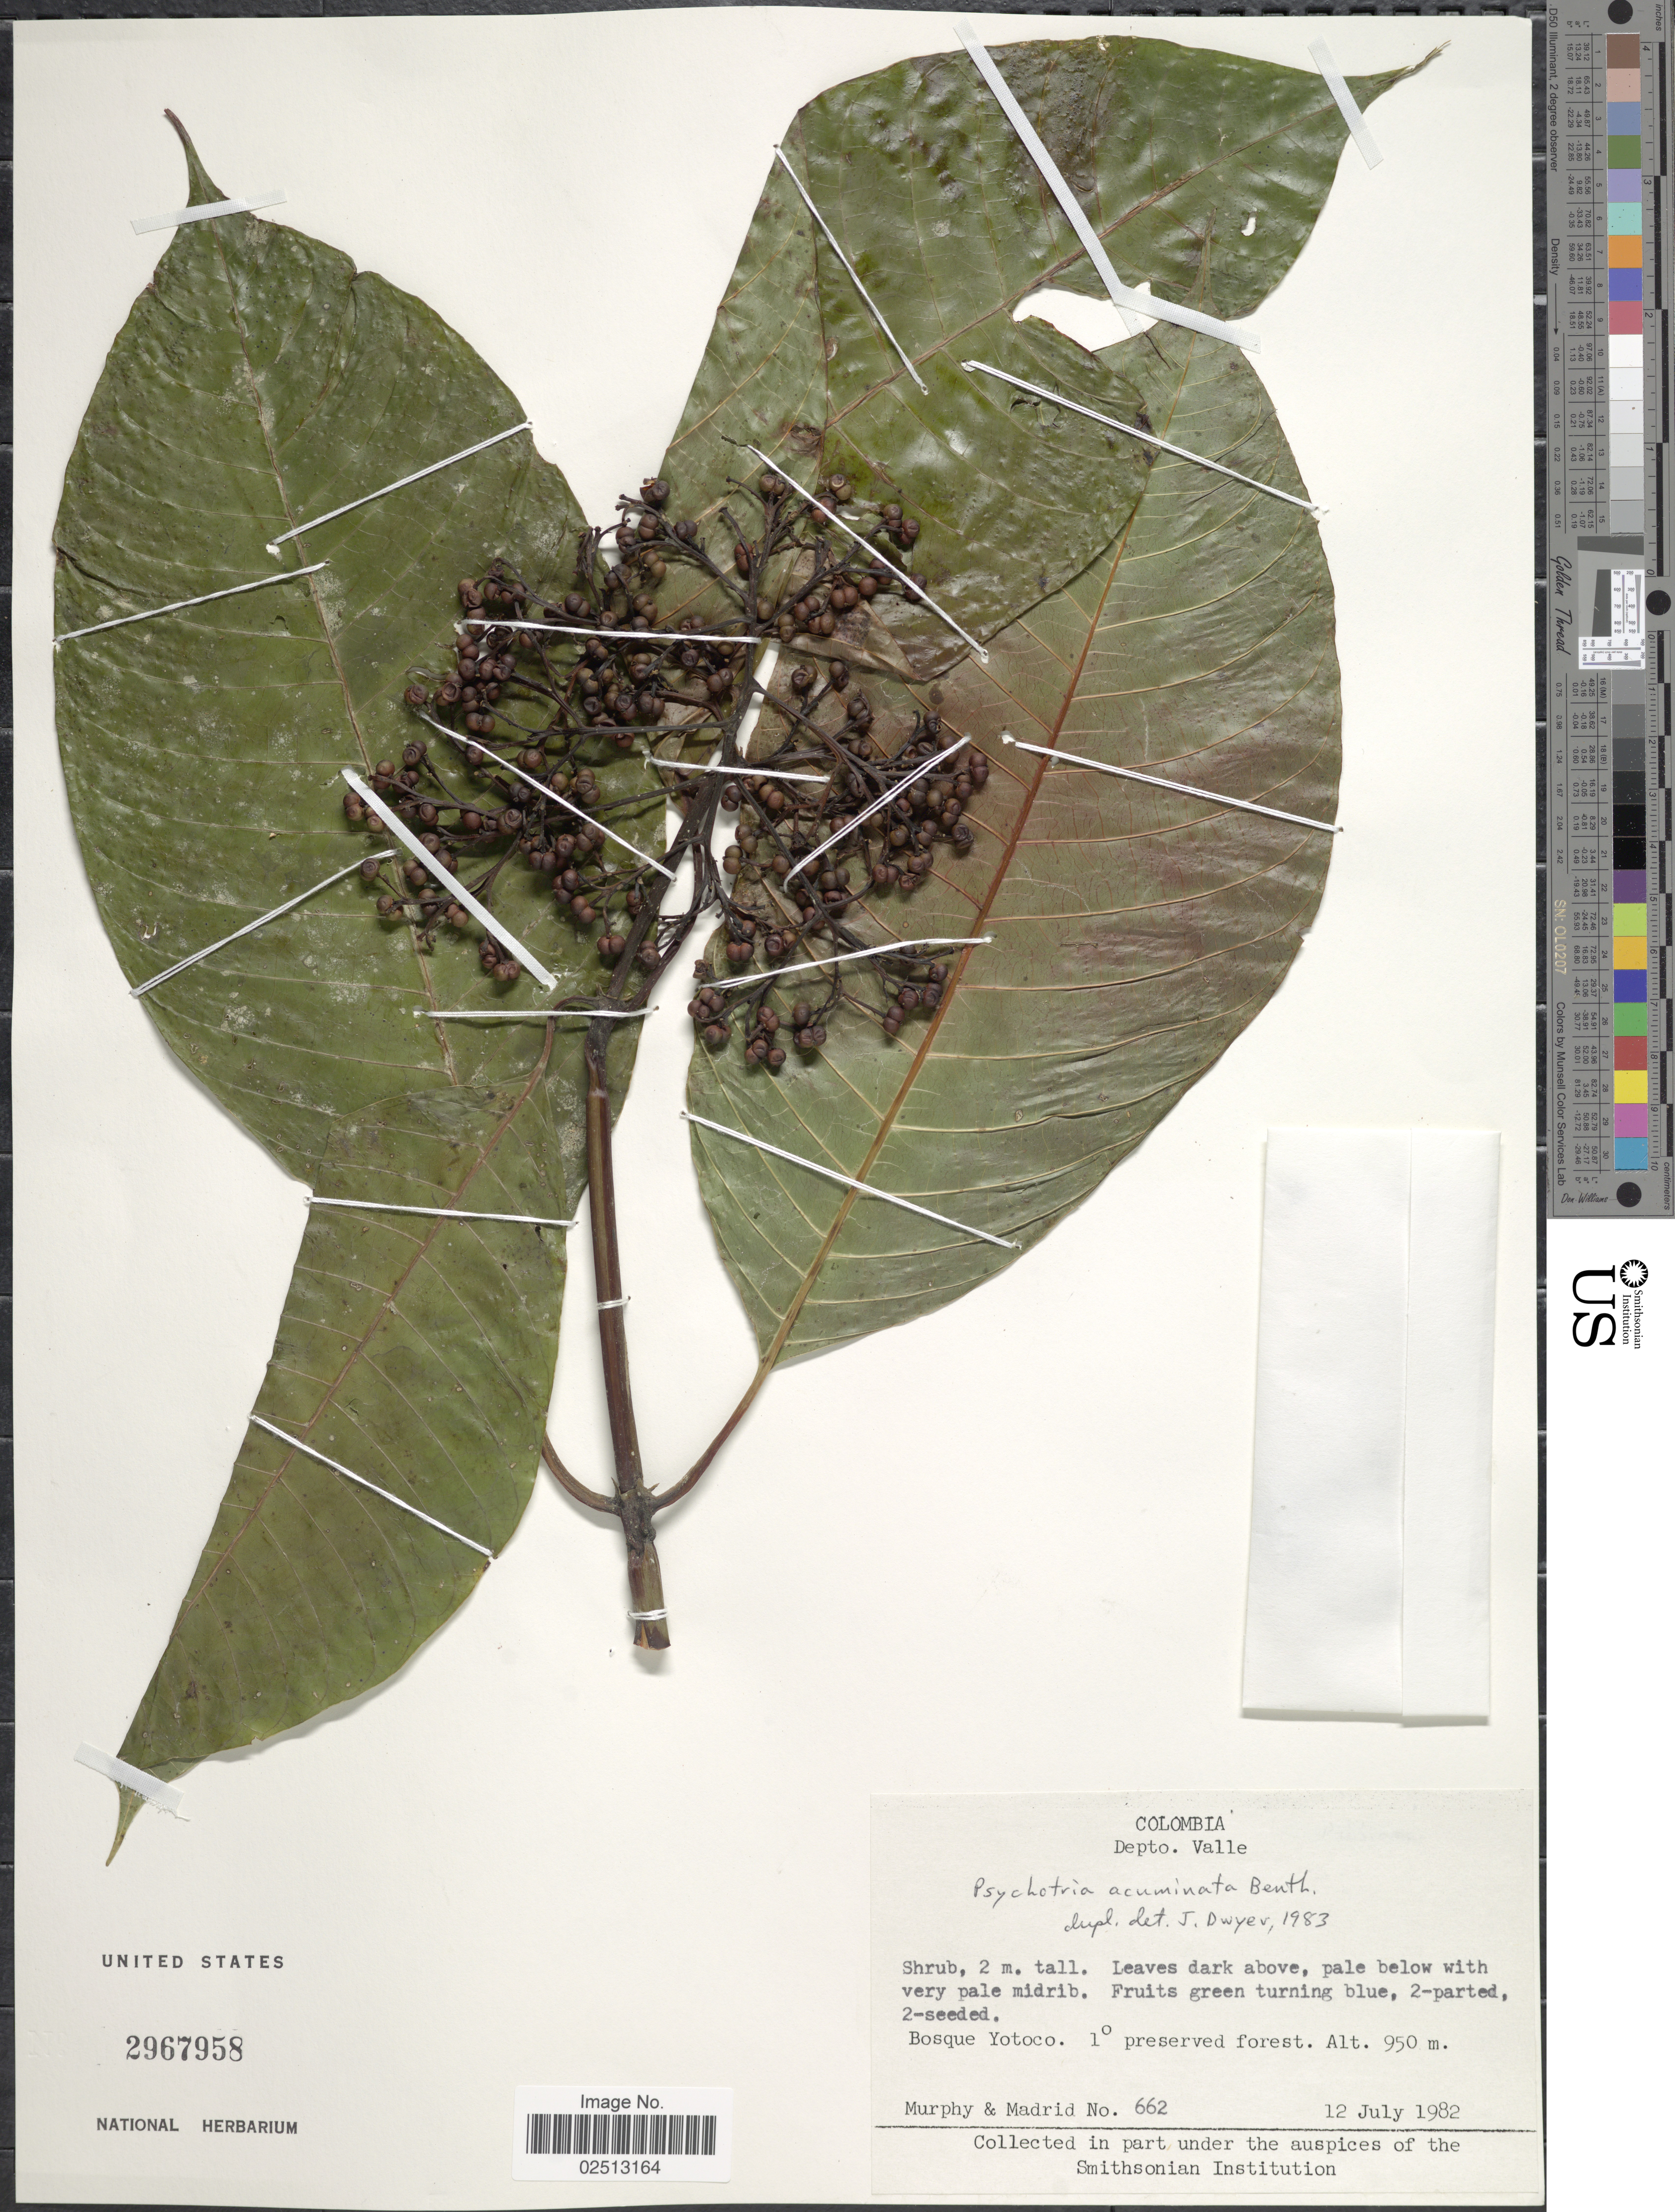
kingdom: Plantae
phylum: Tracheophyta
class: Magnoliopsida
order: Gentianales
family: Rubiaceae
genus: Psychotria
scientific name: Psychotria acuminata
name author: Benth.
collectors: -. Murphy & -. Madrid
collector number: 662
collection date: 1982-07-12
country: Colombia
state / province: Valle del Cauca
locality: Depto. Valle. Bosque Yotoco.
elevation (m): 950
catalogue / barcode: US 2967958